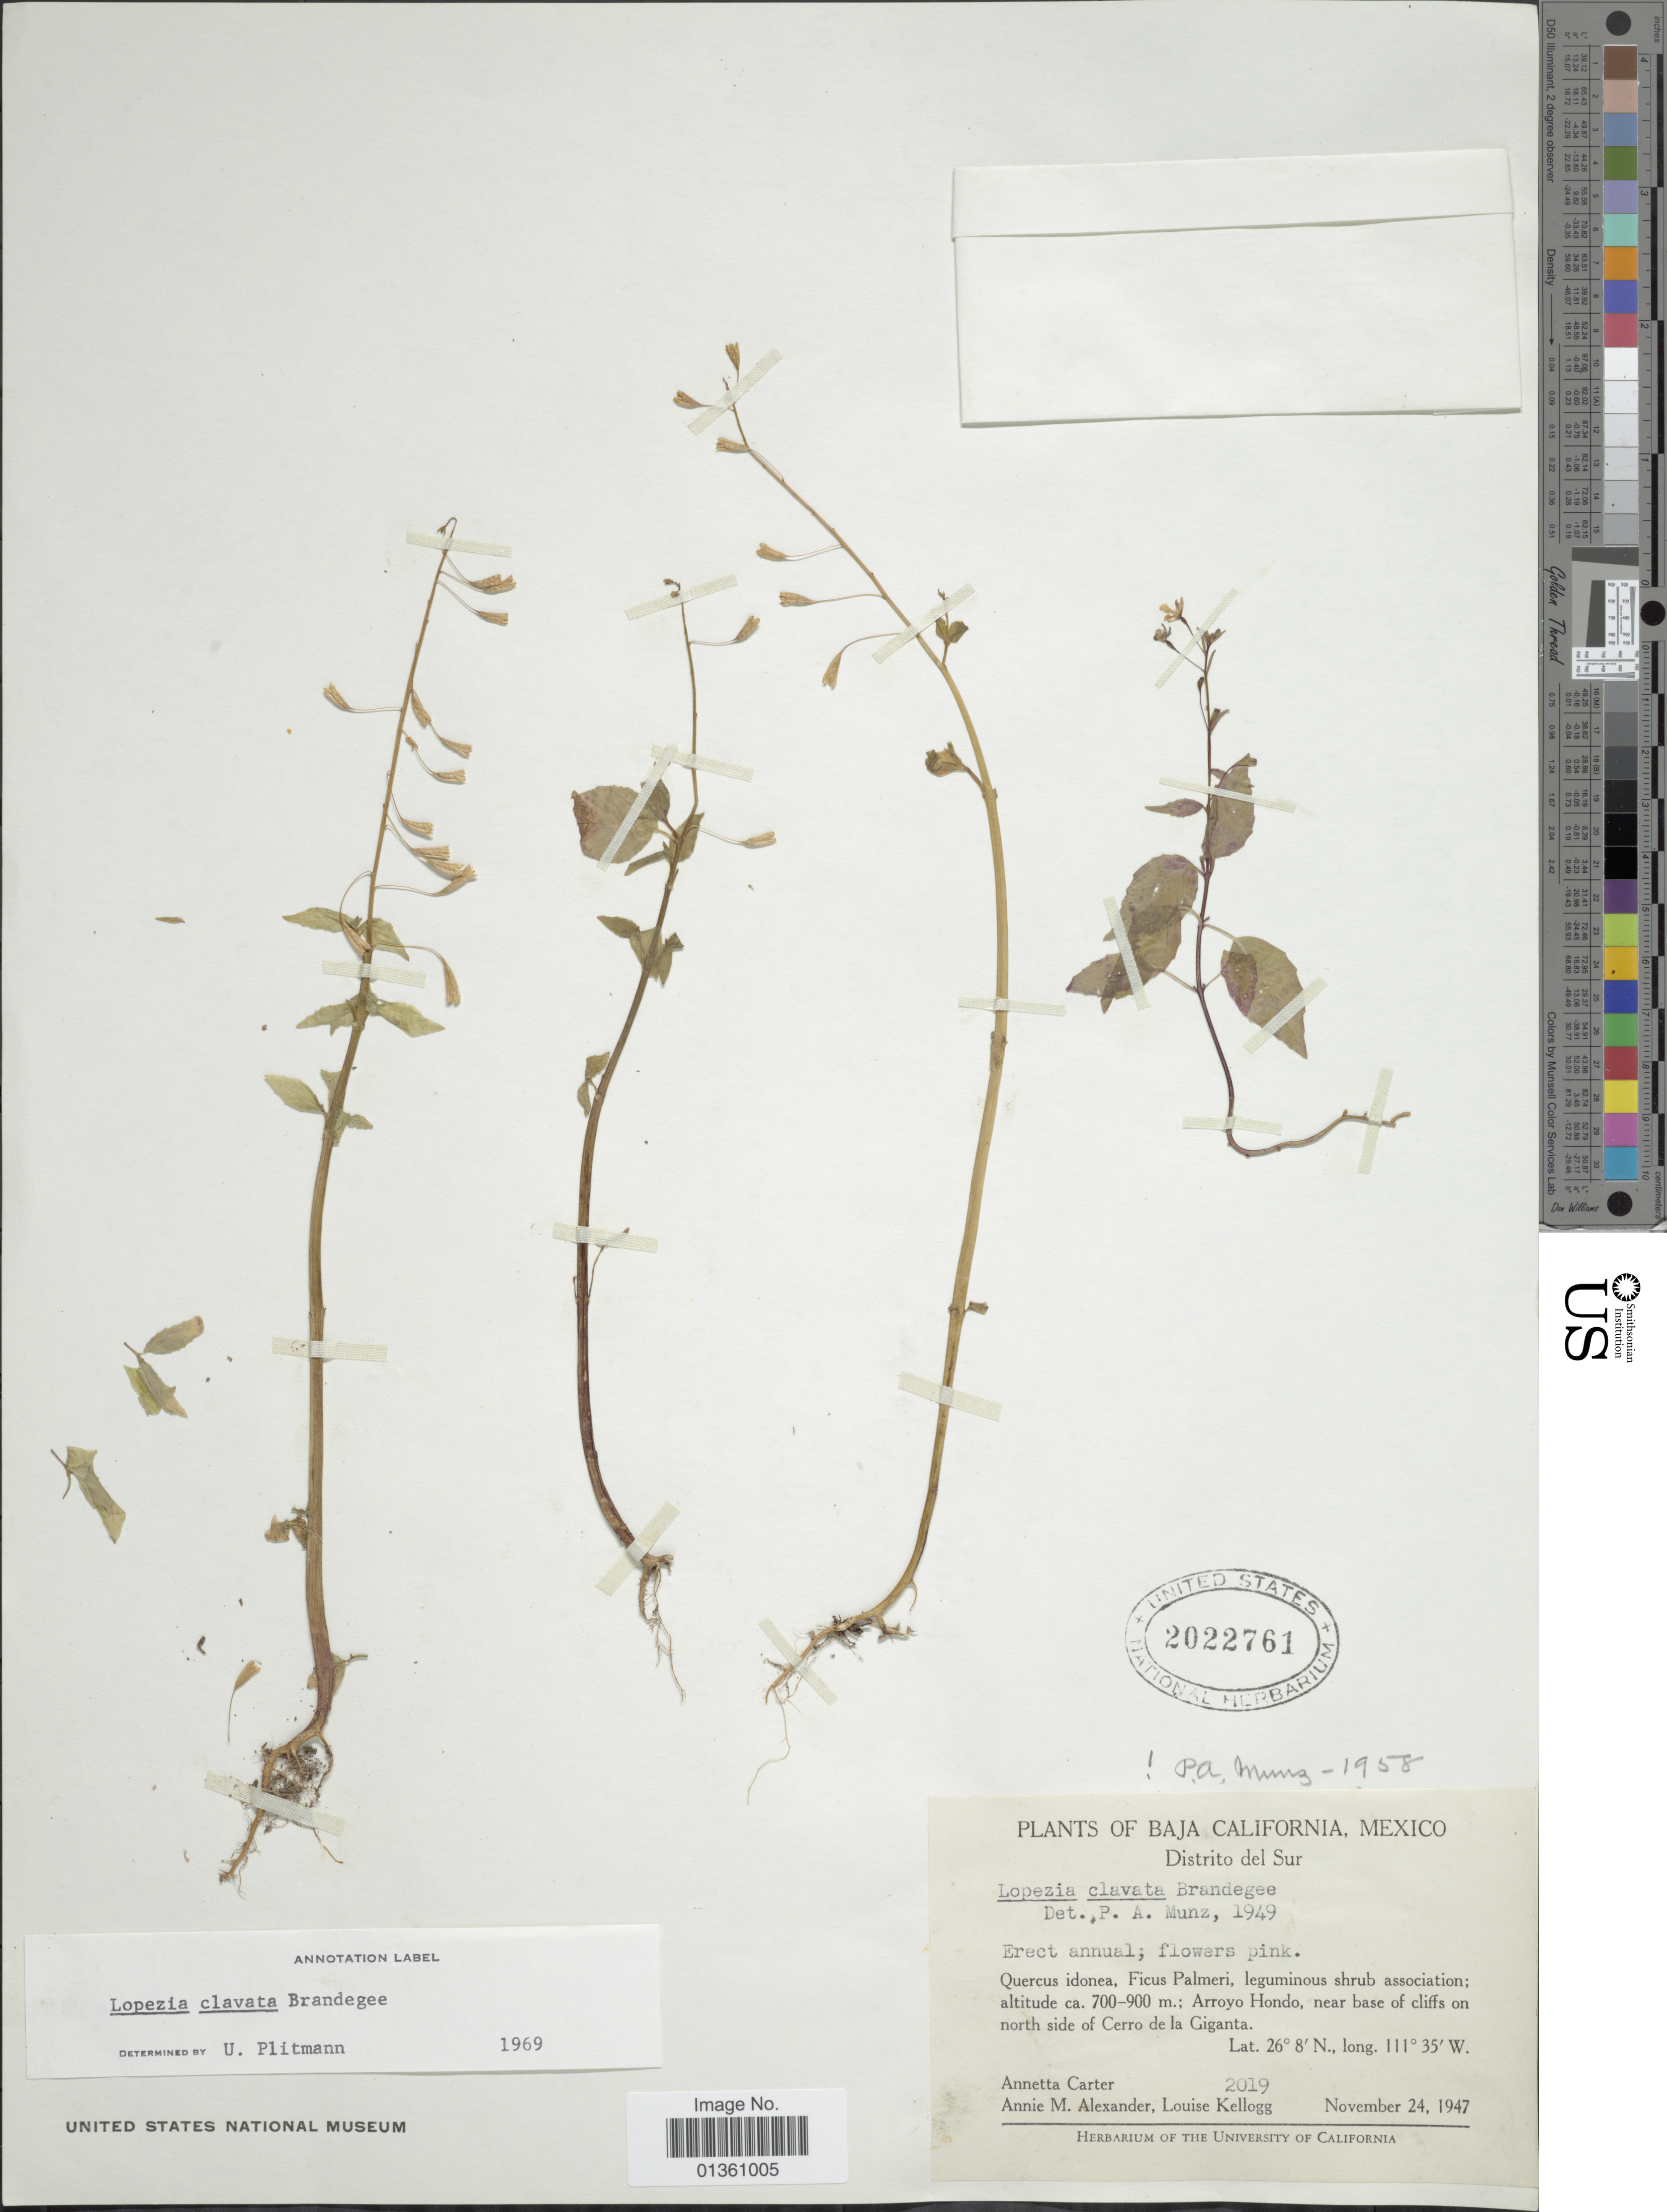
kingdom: Plantae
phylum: Tracheophyta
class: Magnoliopsida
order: Myrtales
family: Onagraceae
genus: Lopezia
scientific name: Lopezia clavata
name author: Brandegee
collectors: A. Carter, A. M. Alexander & L. Kellogg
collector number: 2019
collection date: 1947-11-24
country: Mexico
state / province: Baja California Sur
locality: Distrito del Sur. Arroyo Hondo, near base of cliffs on north side of Cerro de la Giganta.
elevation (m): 700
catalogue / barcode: US 2022761